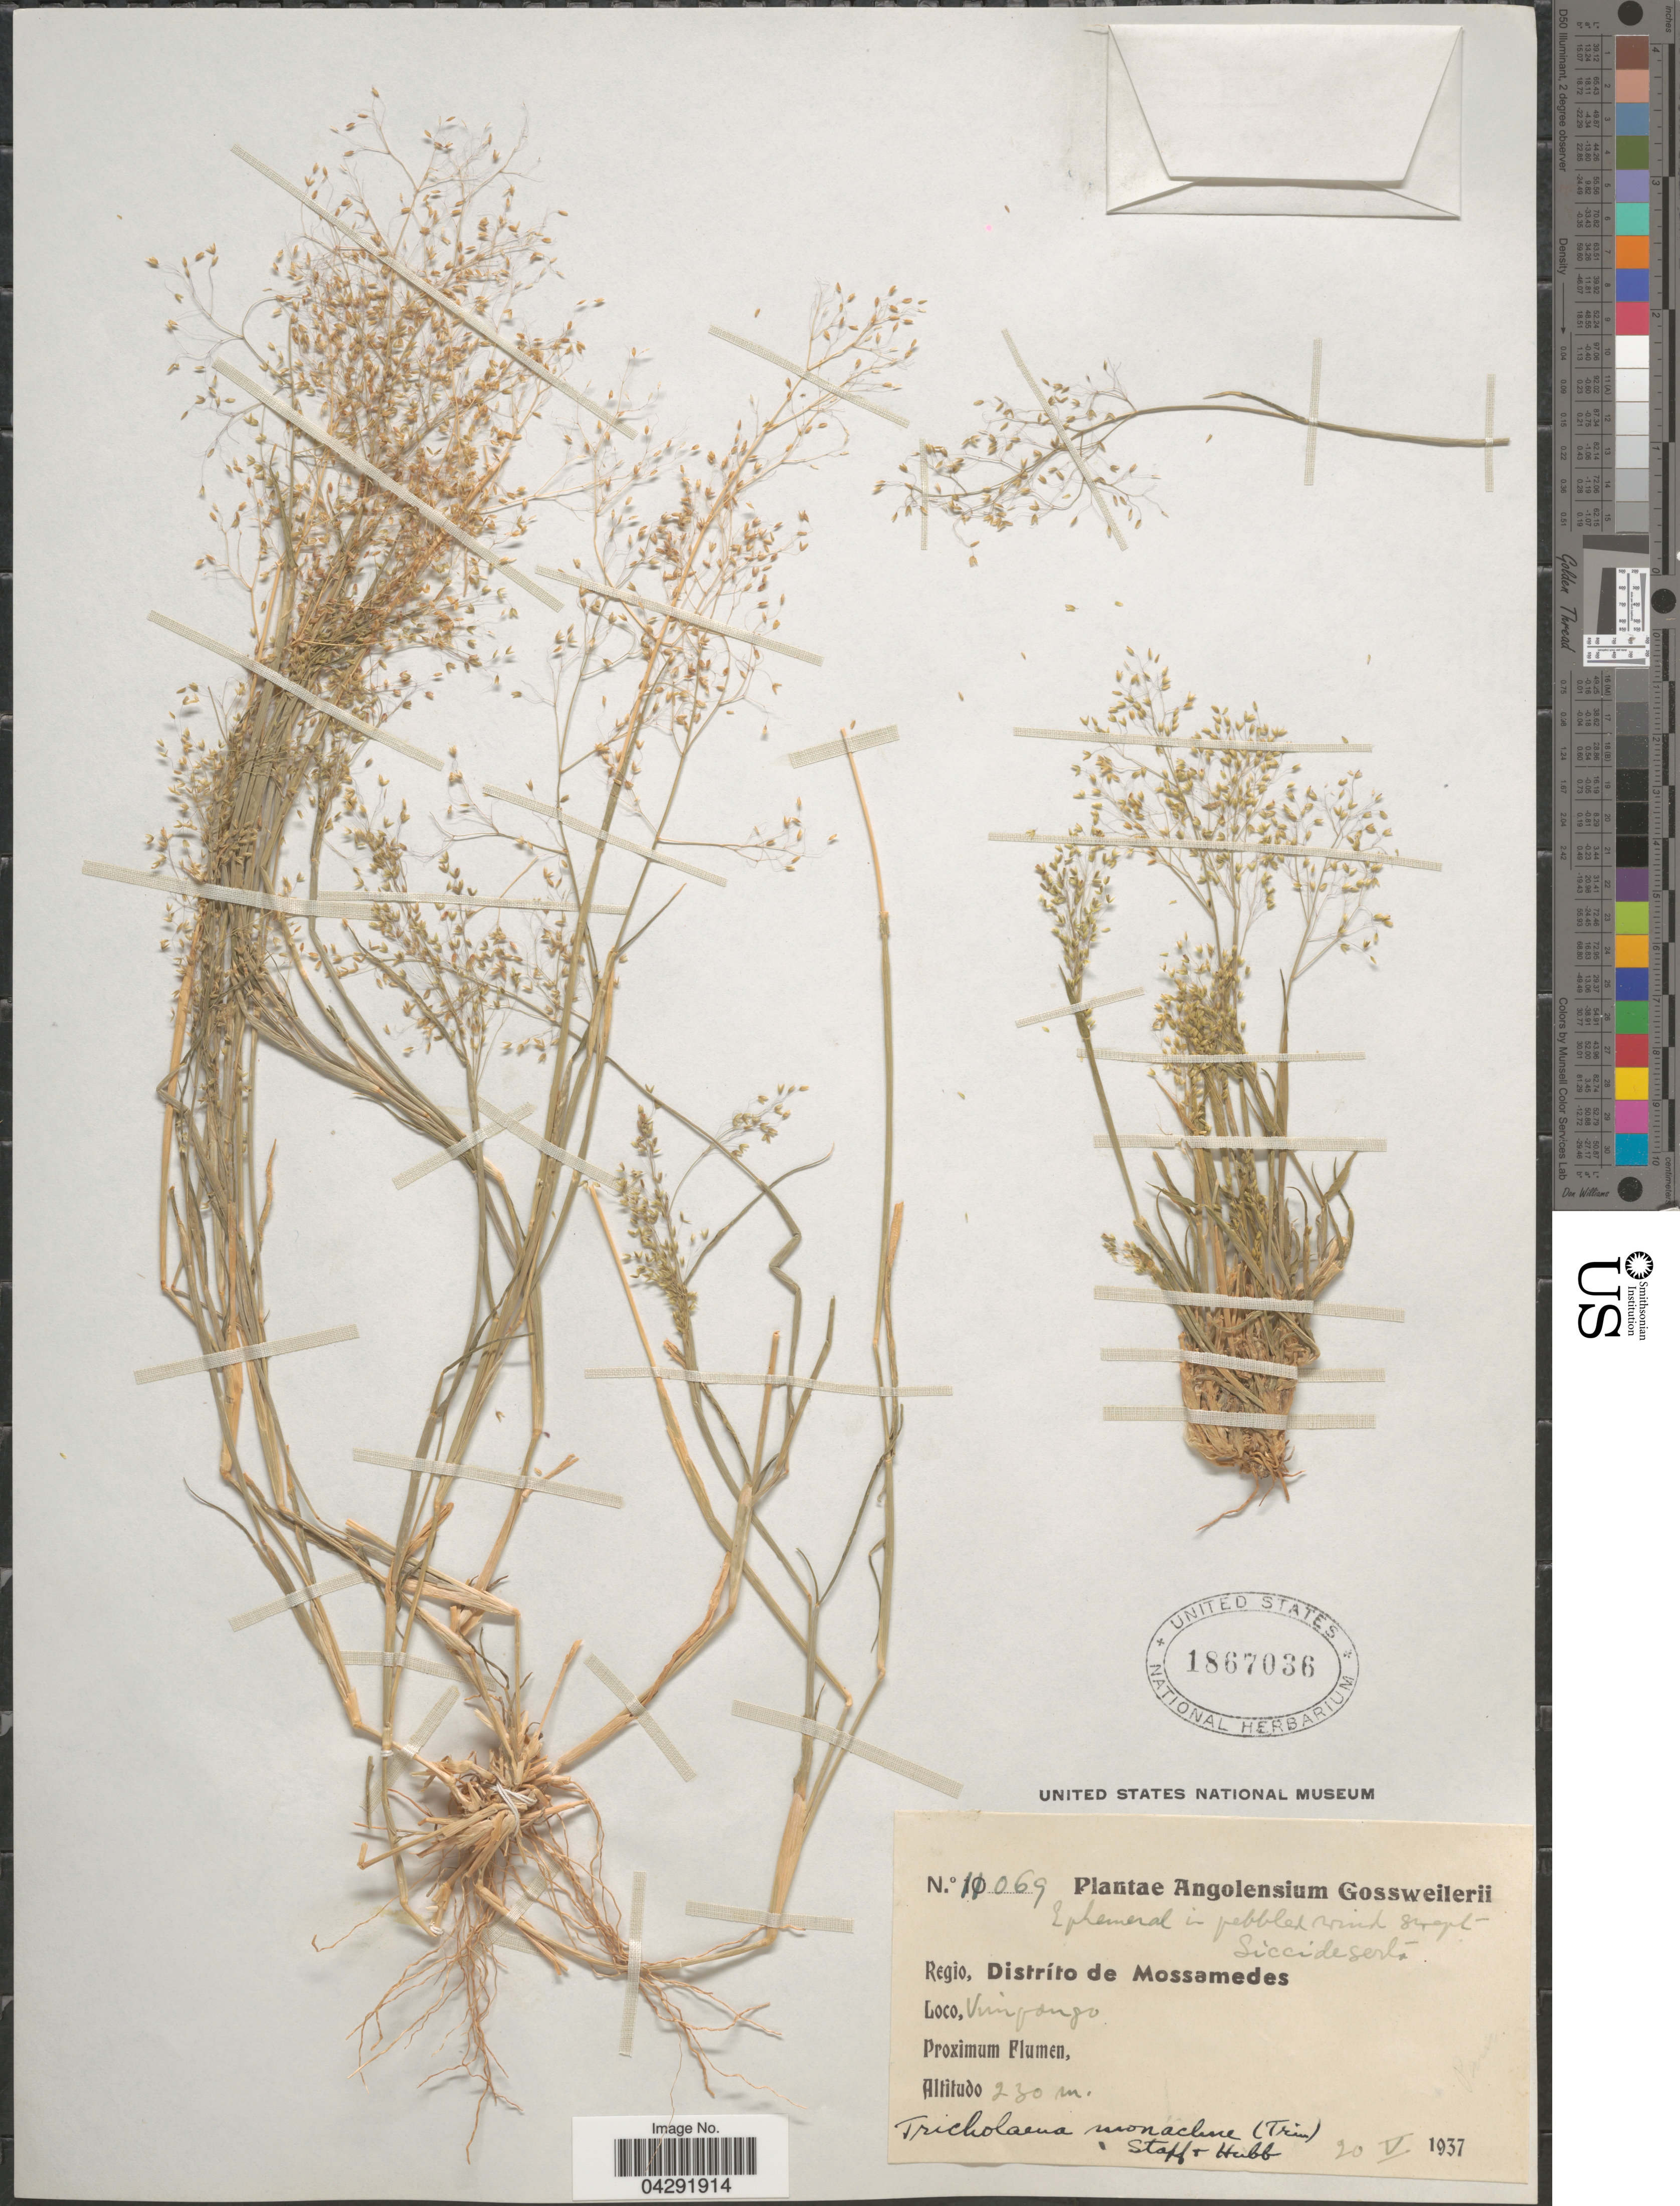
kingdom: Plantae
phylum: Tracheophyta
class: Liliopsida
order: Poales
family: Poaceae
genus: Tricholaena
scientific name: Tricholaena monachne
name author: (Trin.) Stapf & C.E. Hubb.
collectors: -. Gossweiler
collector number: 11069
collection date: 1937-05-20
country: Angola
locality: Angolensium. Regio, Distríto de Mossamedes. Vimpongo.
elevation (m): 230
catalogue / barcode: US 1867036